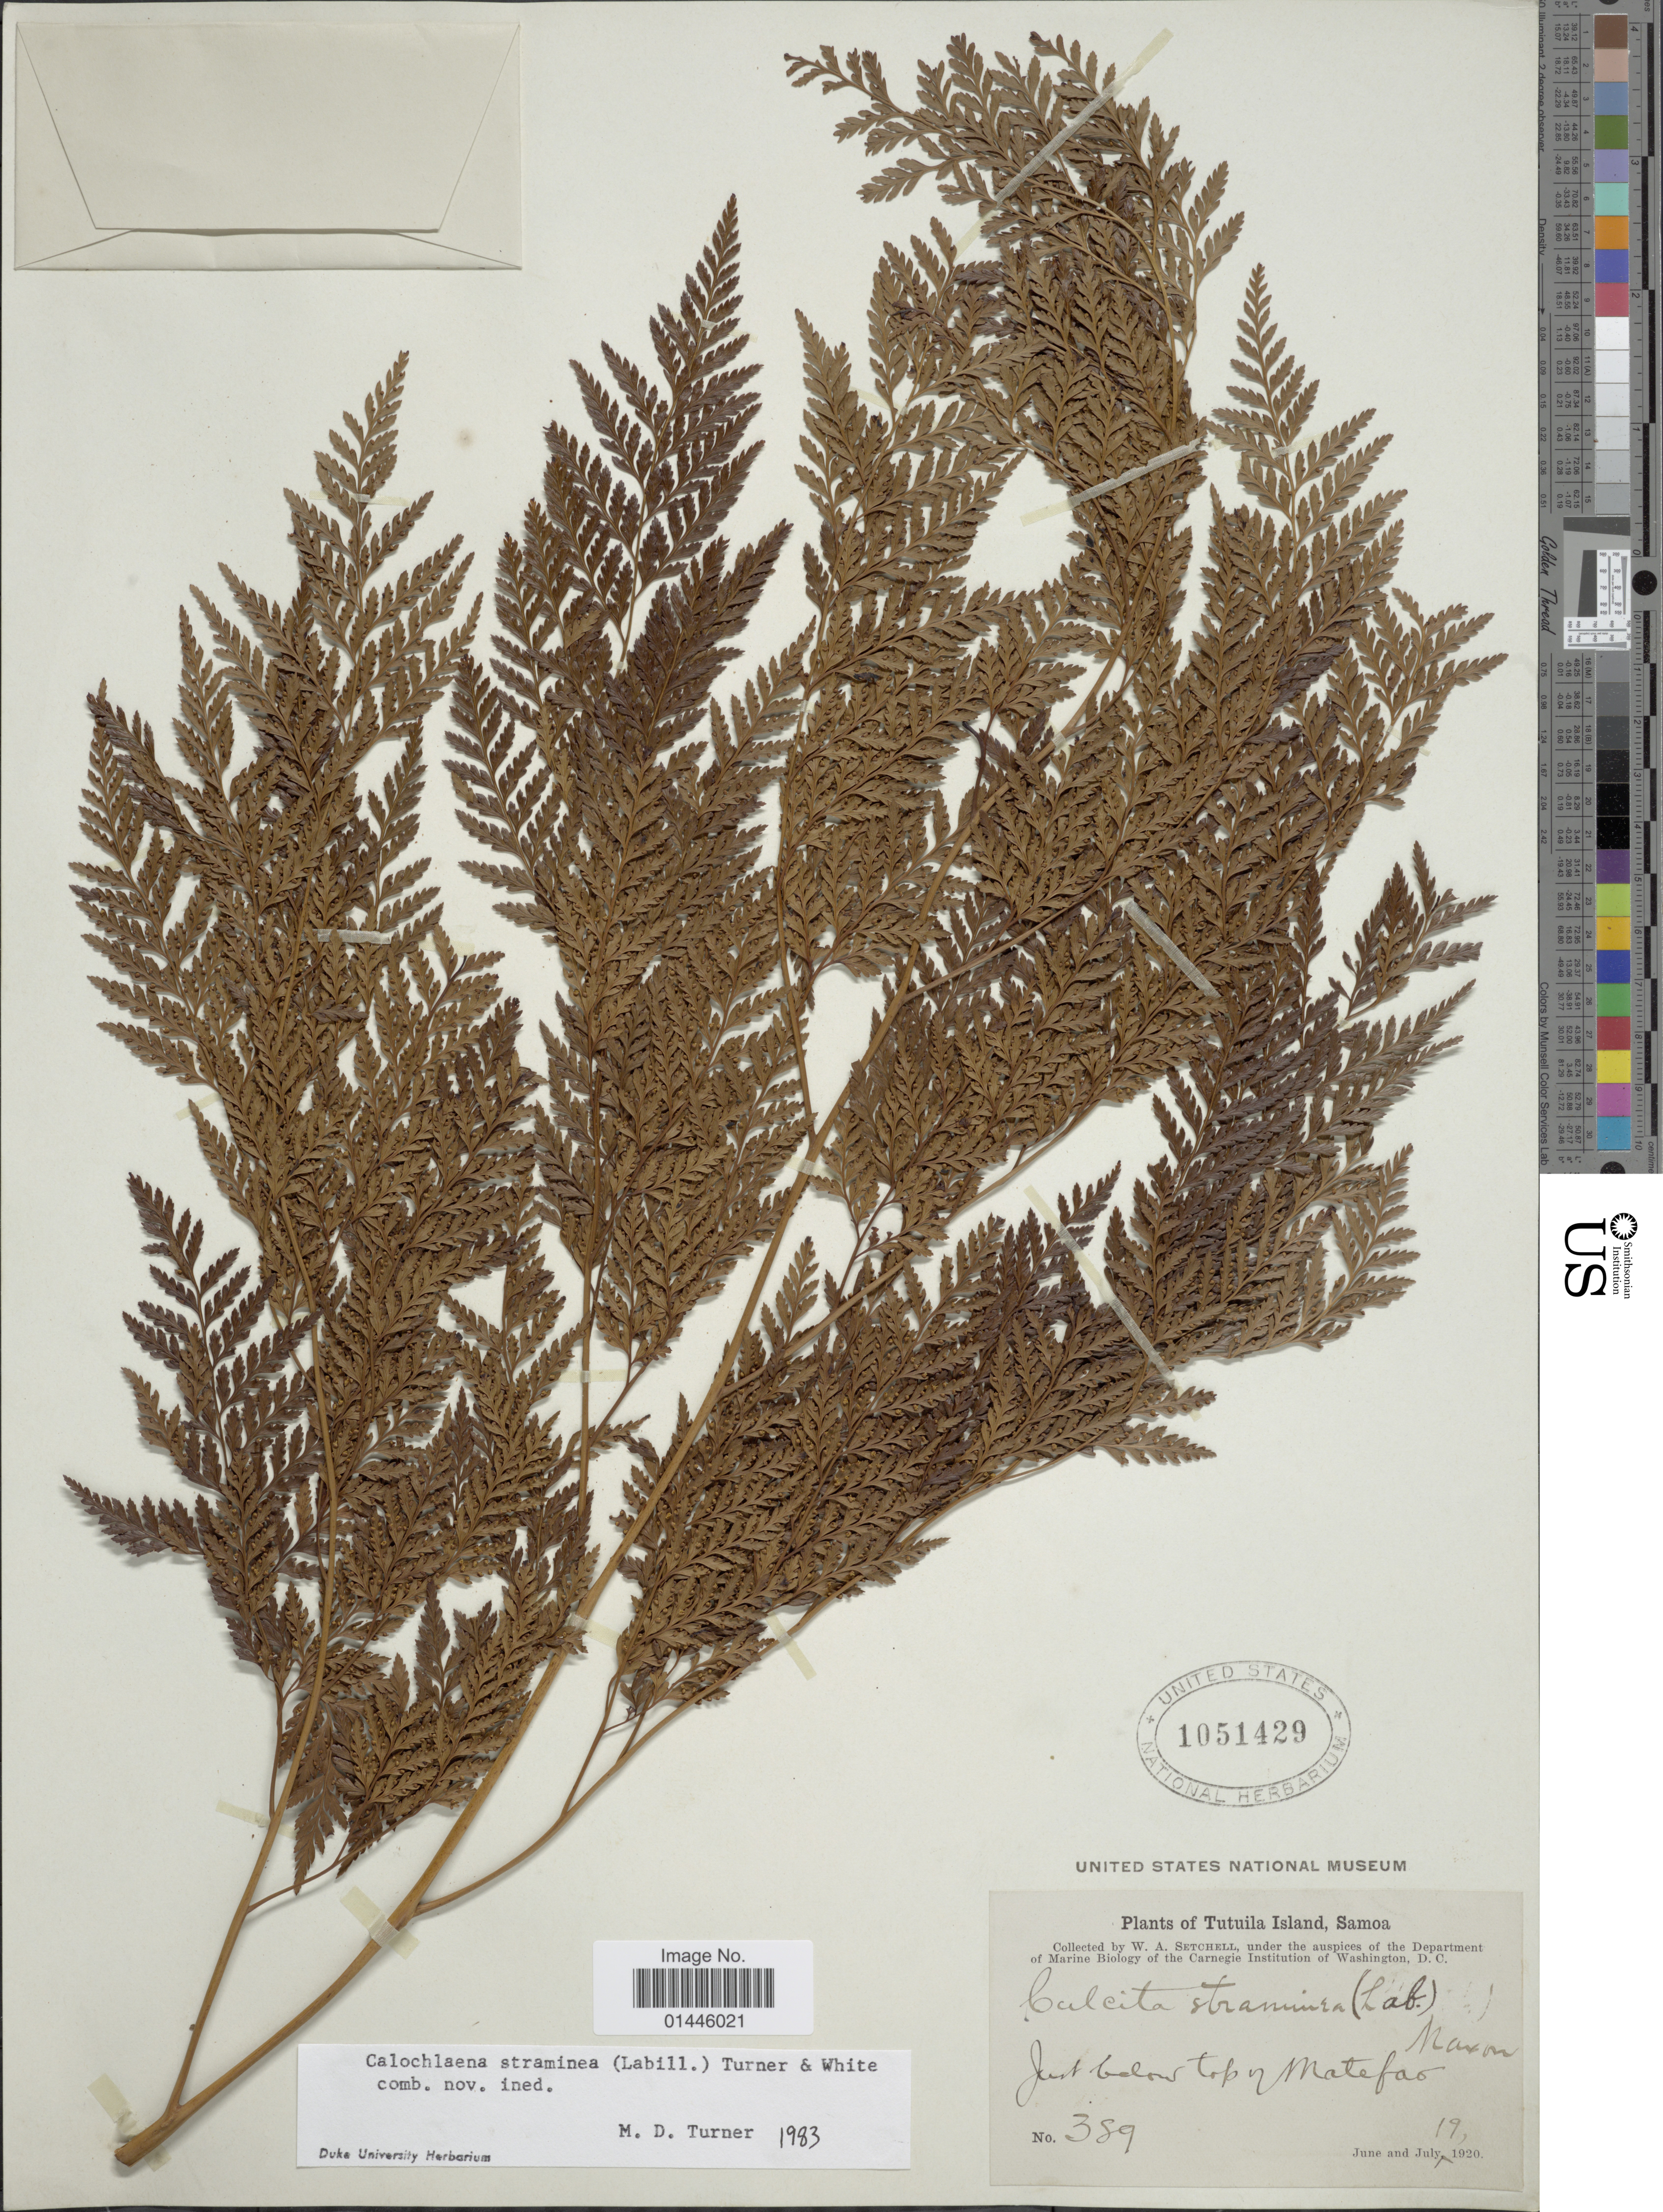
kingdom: Plantae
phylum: Tracheophyta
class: Polypodiopsida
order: Cyatheales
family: Dicksoniaceae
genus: Calochlaena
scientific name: Calochlaena straminea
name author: (Labill.) M.D. Turner & R.A. White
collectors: W. Setchell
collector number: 389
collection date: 1920-06/1920-07-19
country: American Samoa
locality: Tutuila Island just below top of Matafao.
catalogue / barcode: US 1051429